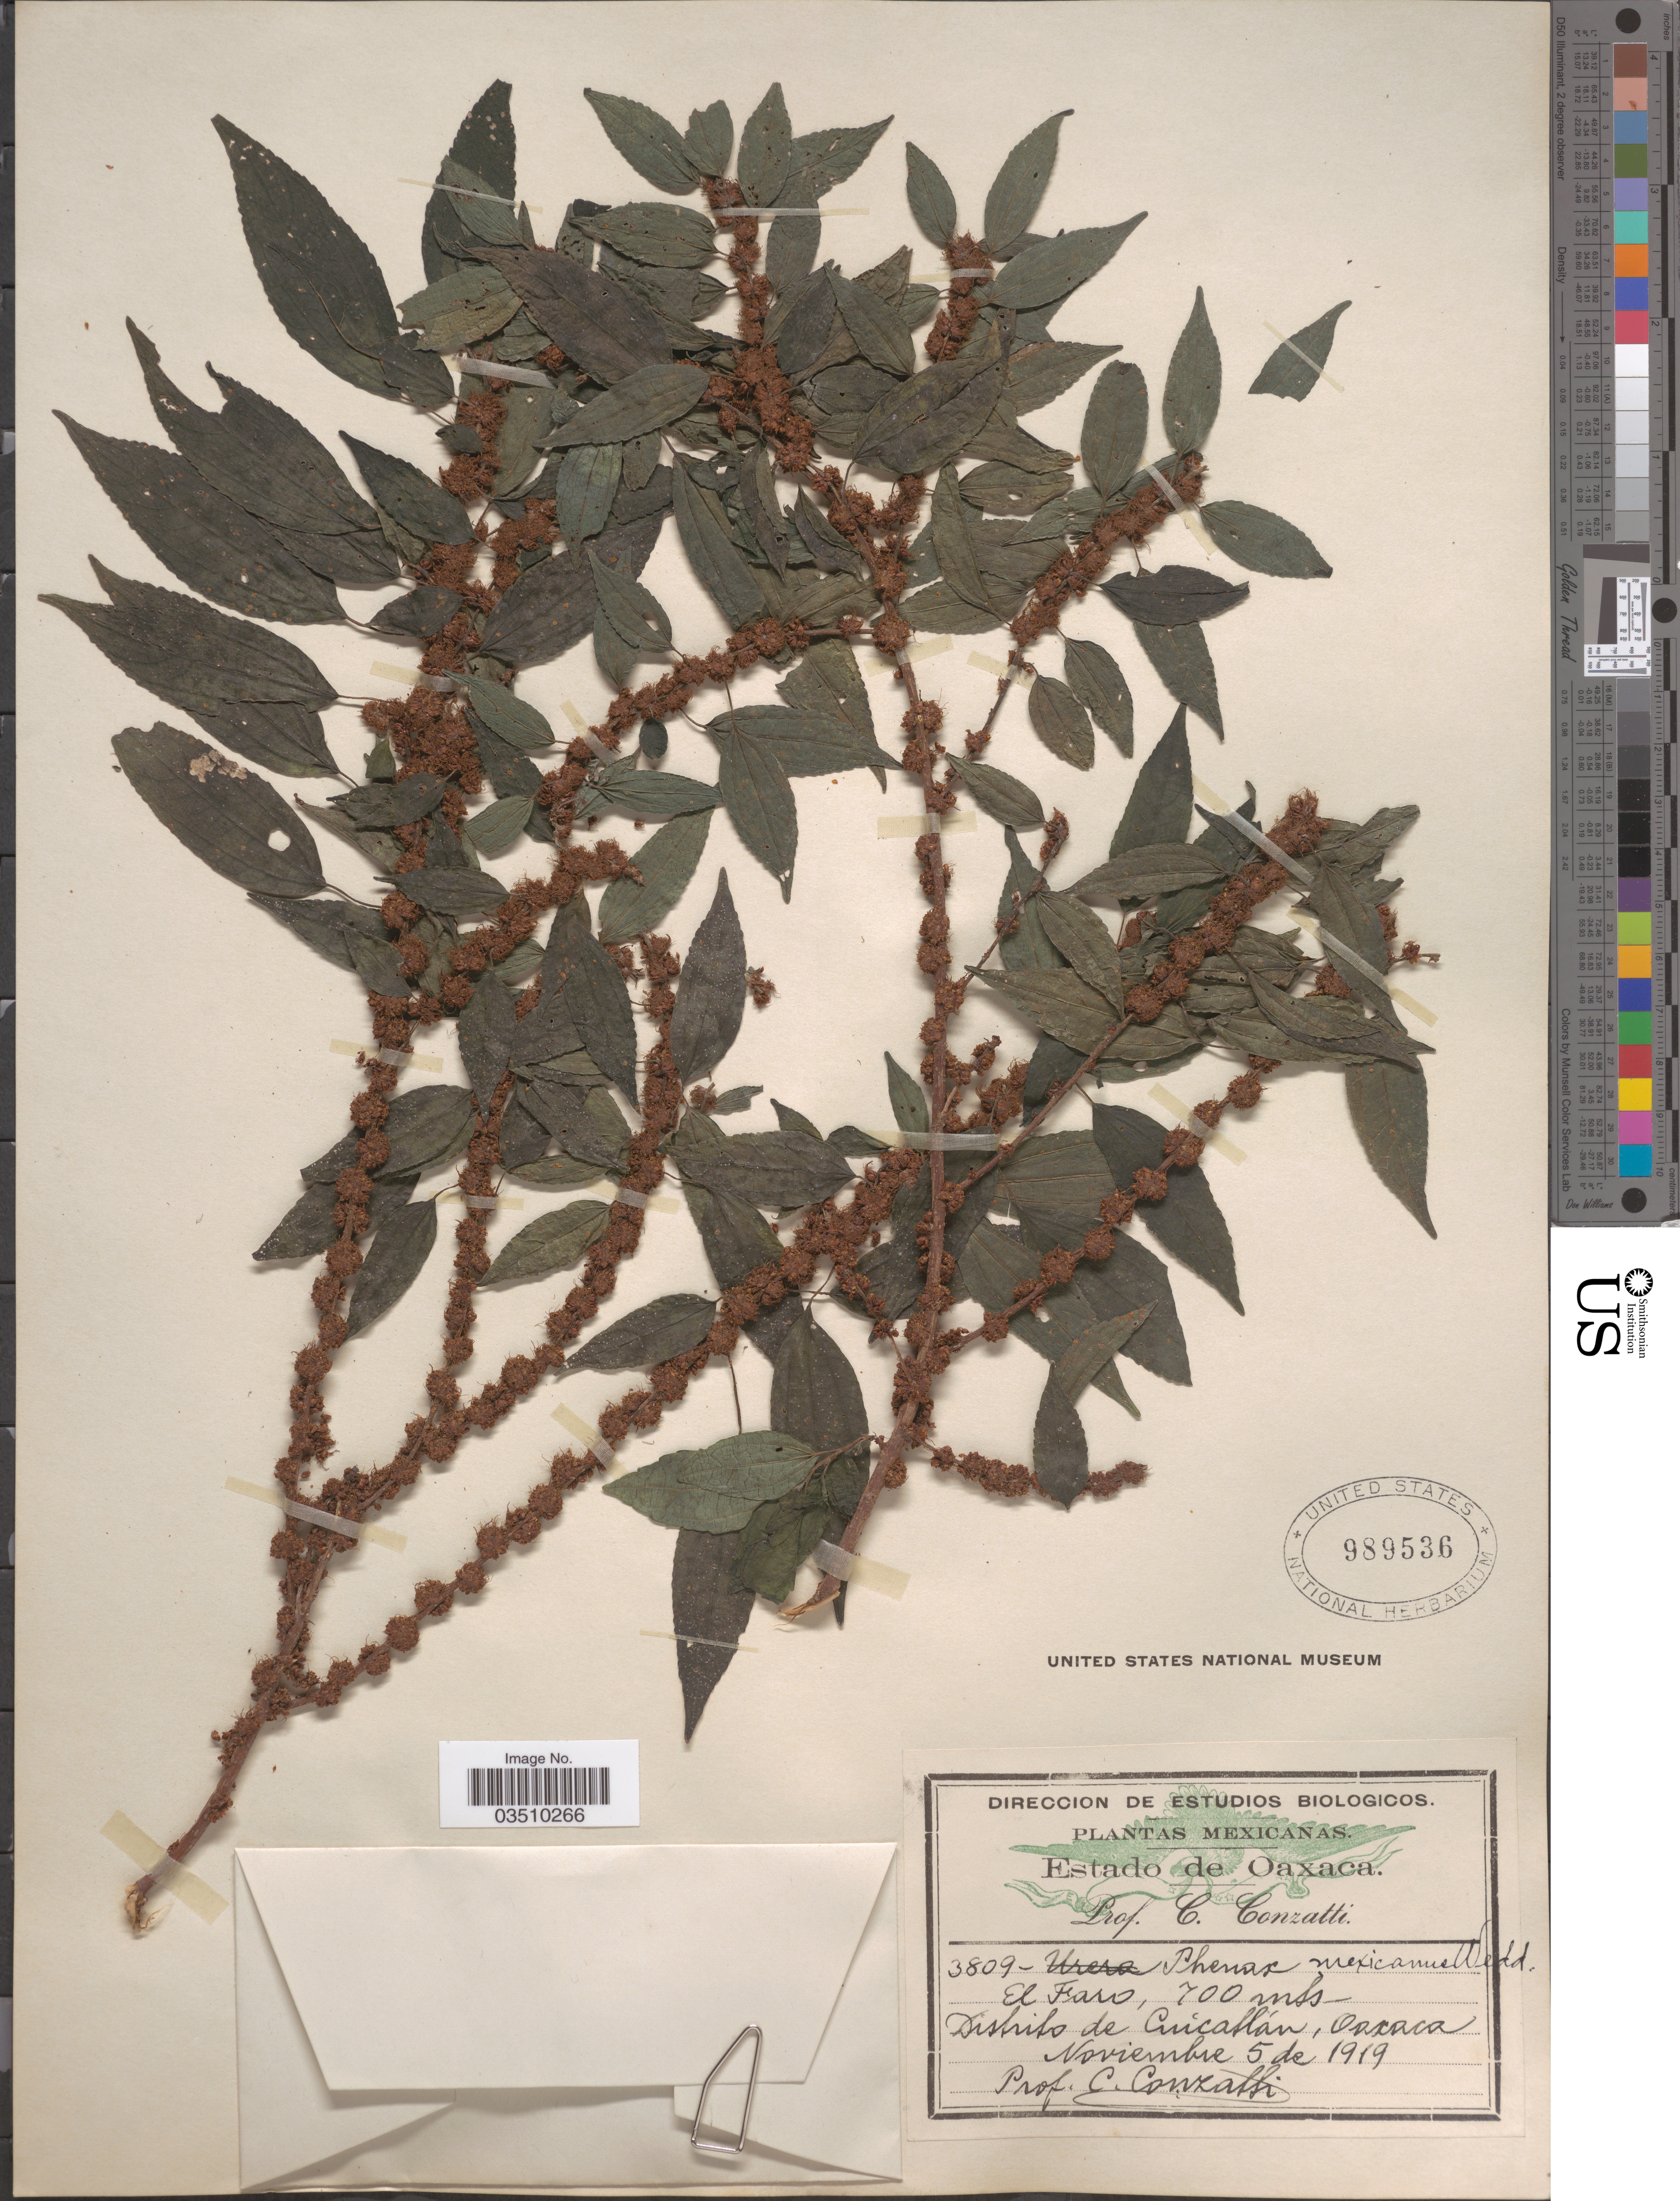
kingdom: Plantae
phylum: Tracheophyta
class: Magnoliopsida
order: Rosales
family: Urticaceae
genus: Phenax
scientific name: Phenax mexicanus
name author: Wedd.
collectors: C. Conzatti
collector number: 3809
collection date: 1919-11-05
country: Mexico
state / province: Oaxaca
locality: El Faro. Estado de Oaxaca. Distrito de Cuicatlán.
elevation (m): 700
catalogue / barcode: US 989536